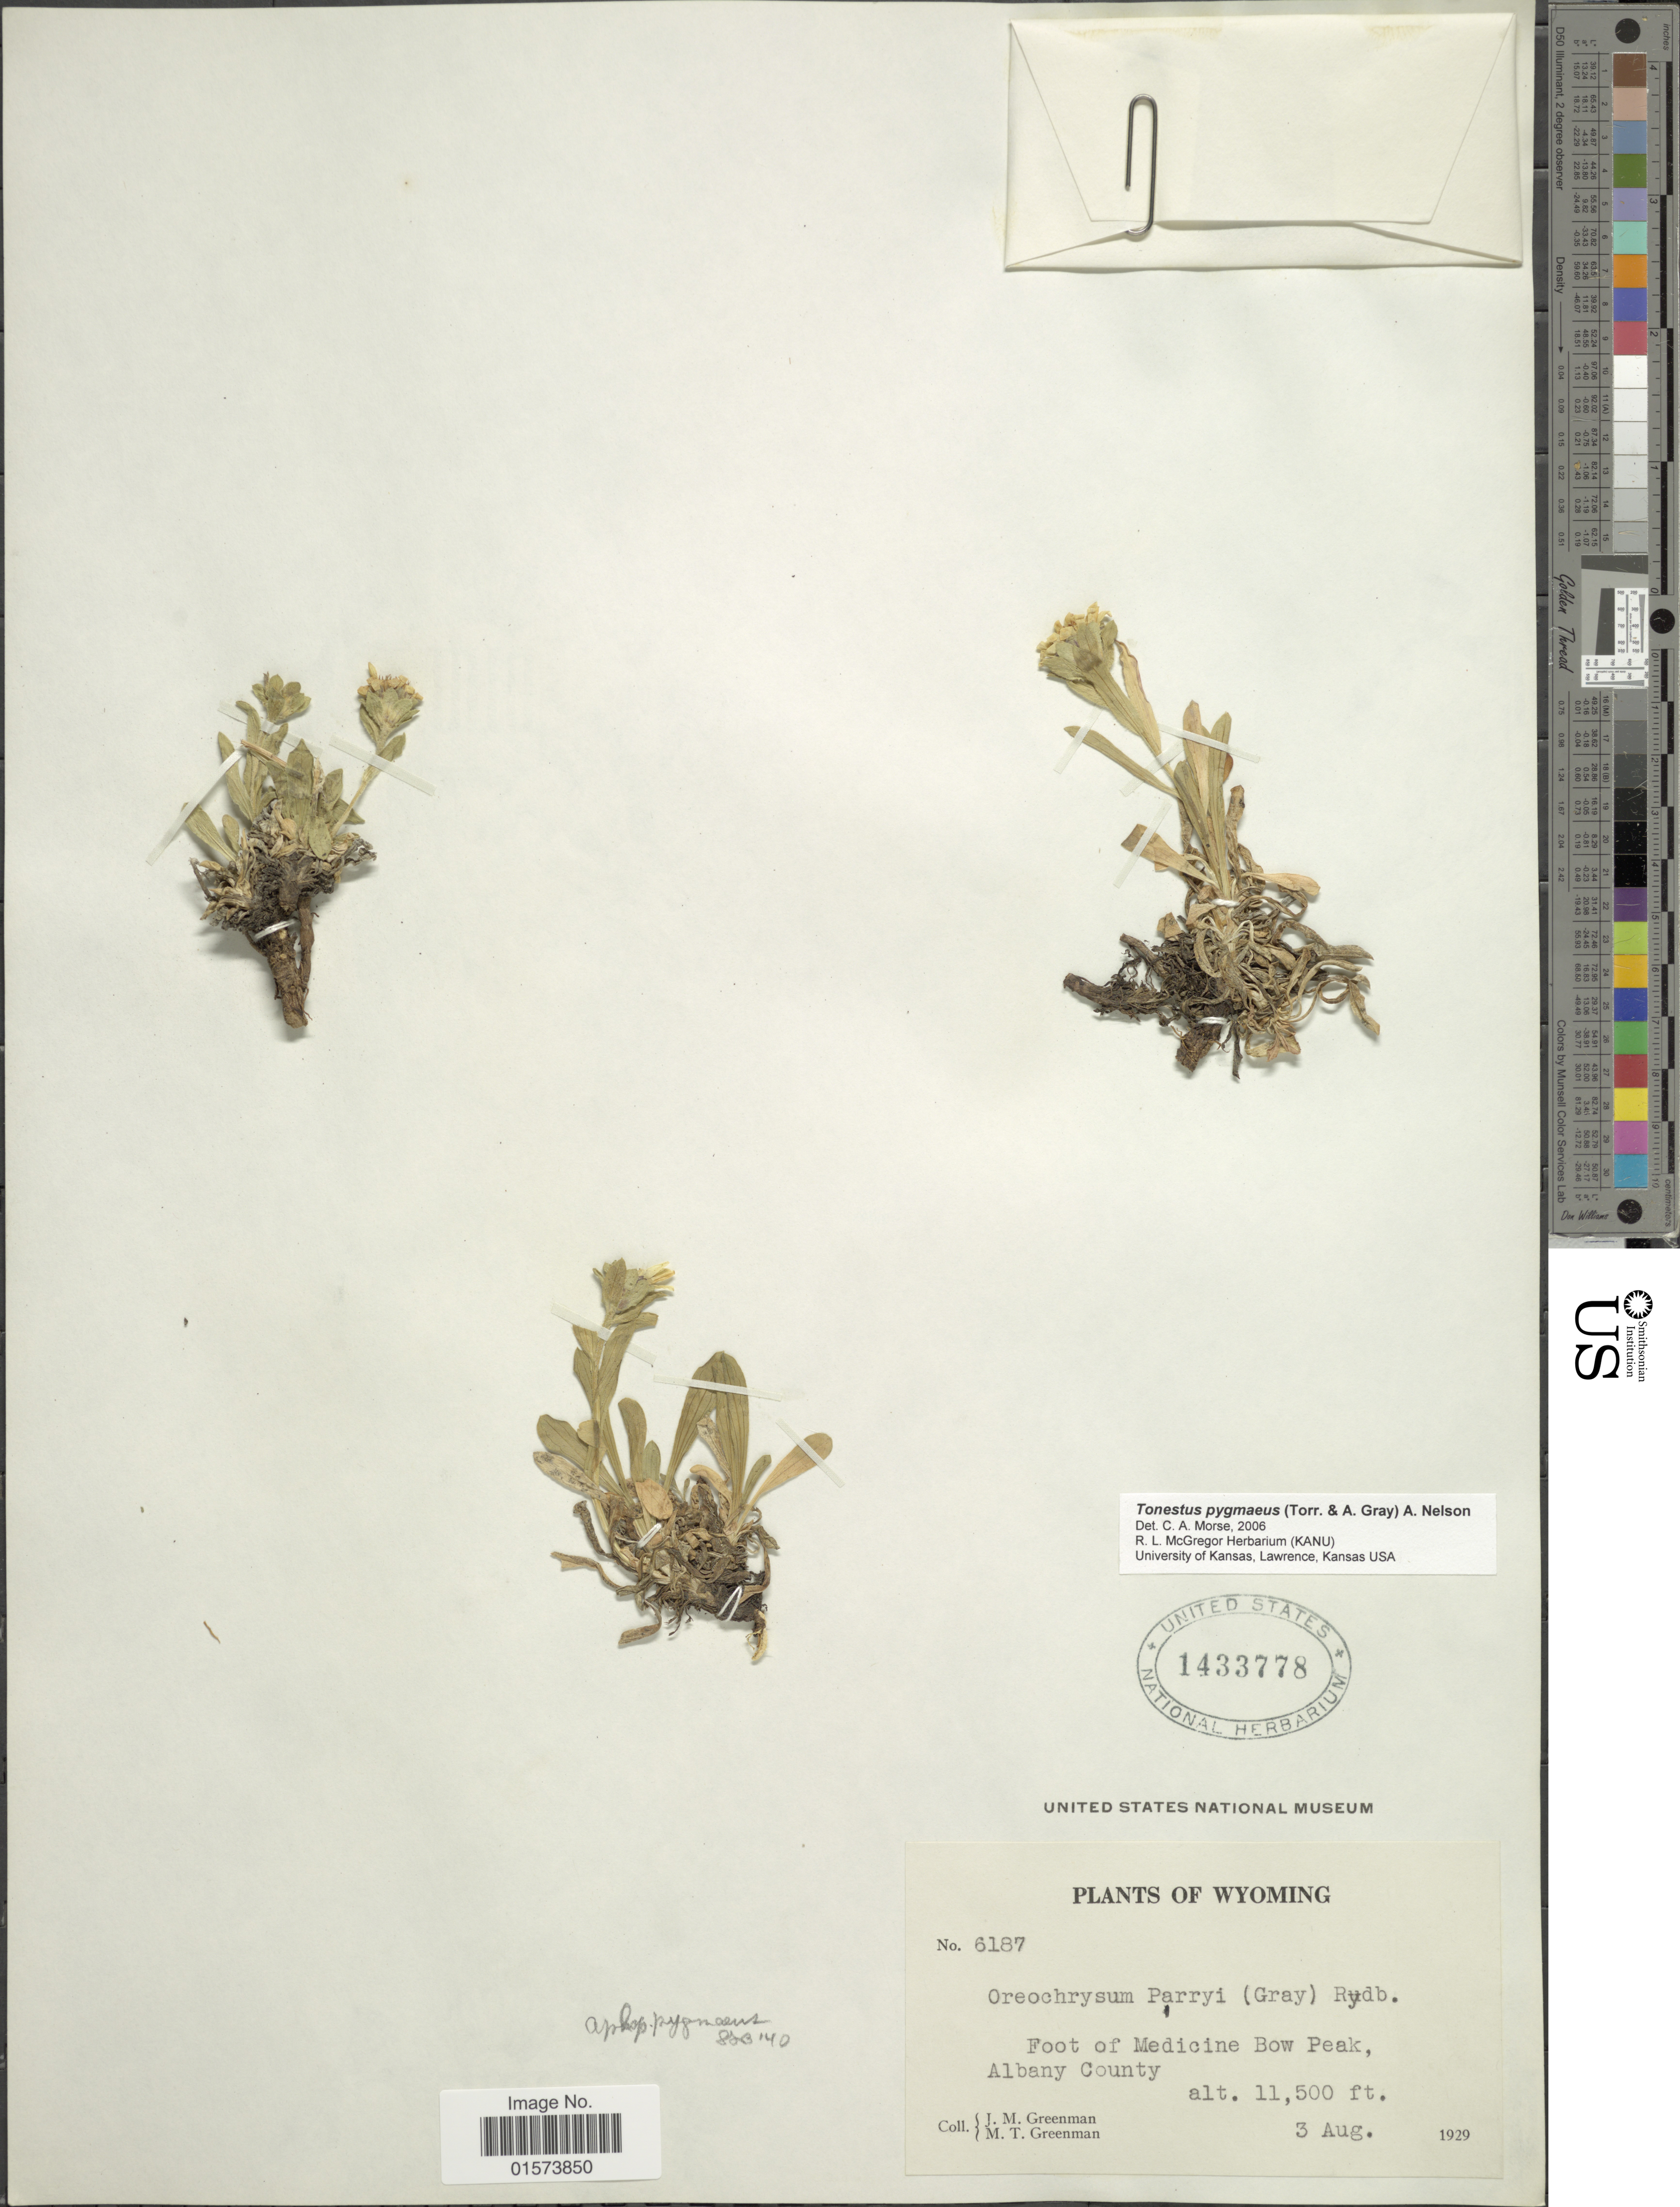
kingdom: Plantae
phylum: Tracheophyta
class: Magnoliopsida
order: Asterales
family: Asteraceae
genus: Tonestus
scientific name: Tonestus pygmaeus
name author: (Torr. & A. Gray) A. Nelson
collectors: J. M. Greenman & M. Greenman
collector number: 6187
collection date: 1929-08-03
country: United States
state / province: Wyoming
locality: Foot of Medicine Bow Peak, Albany County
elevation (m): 3505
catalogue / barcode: US 1433778